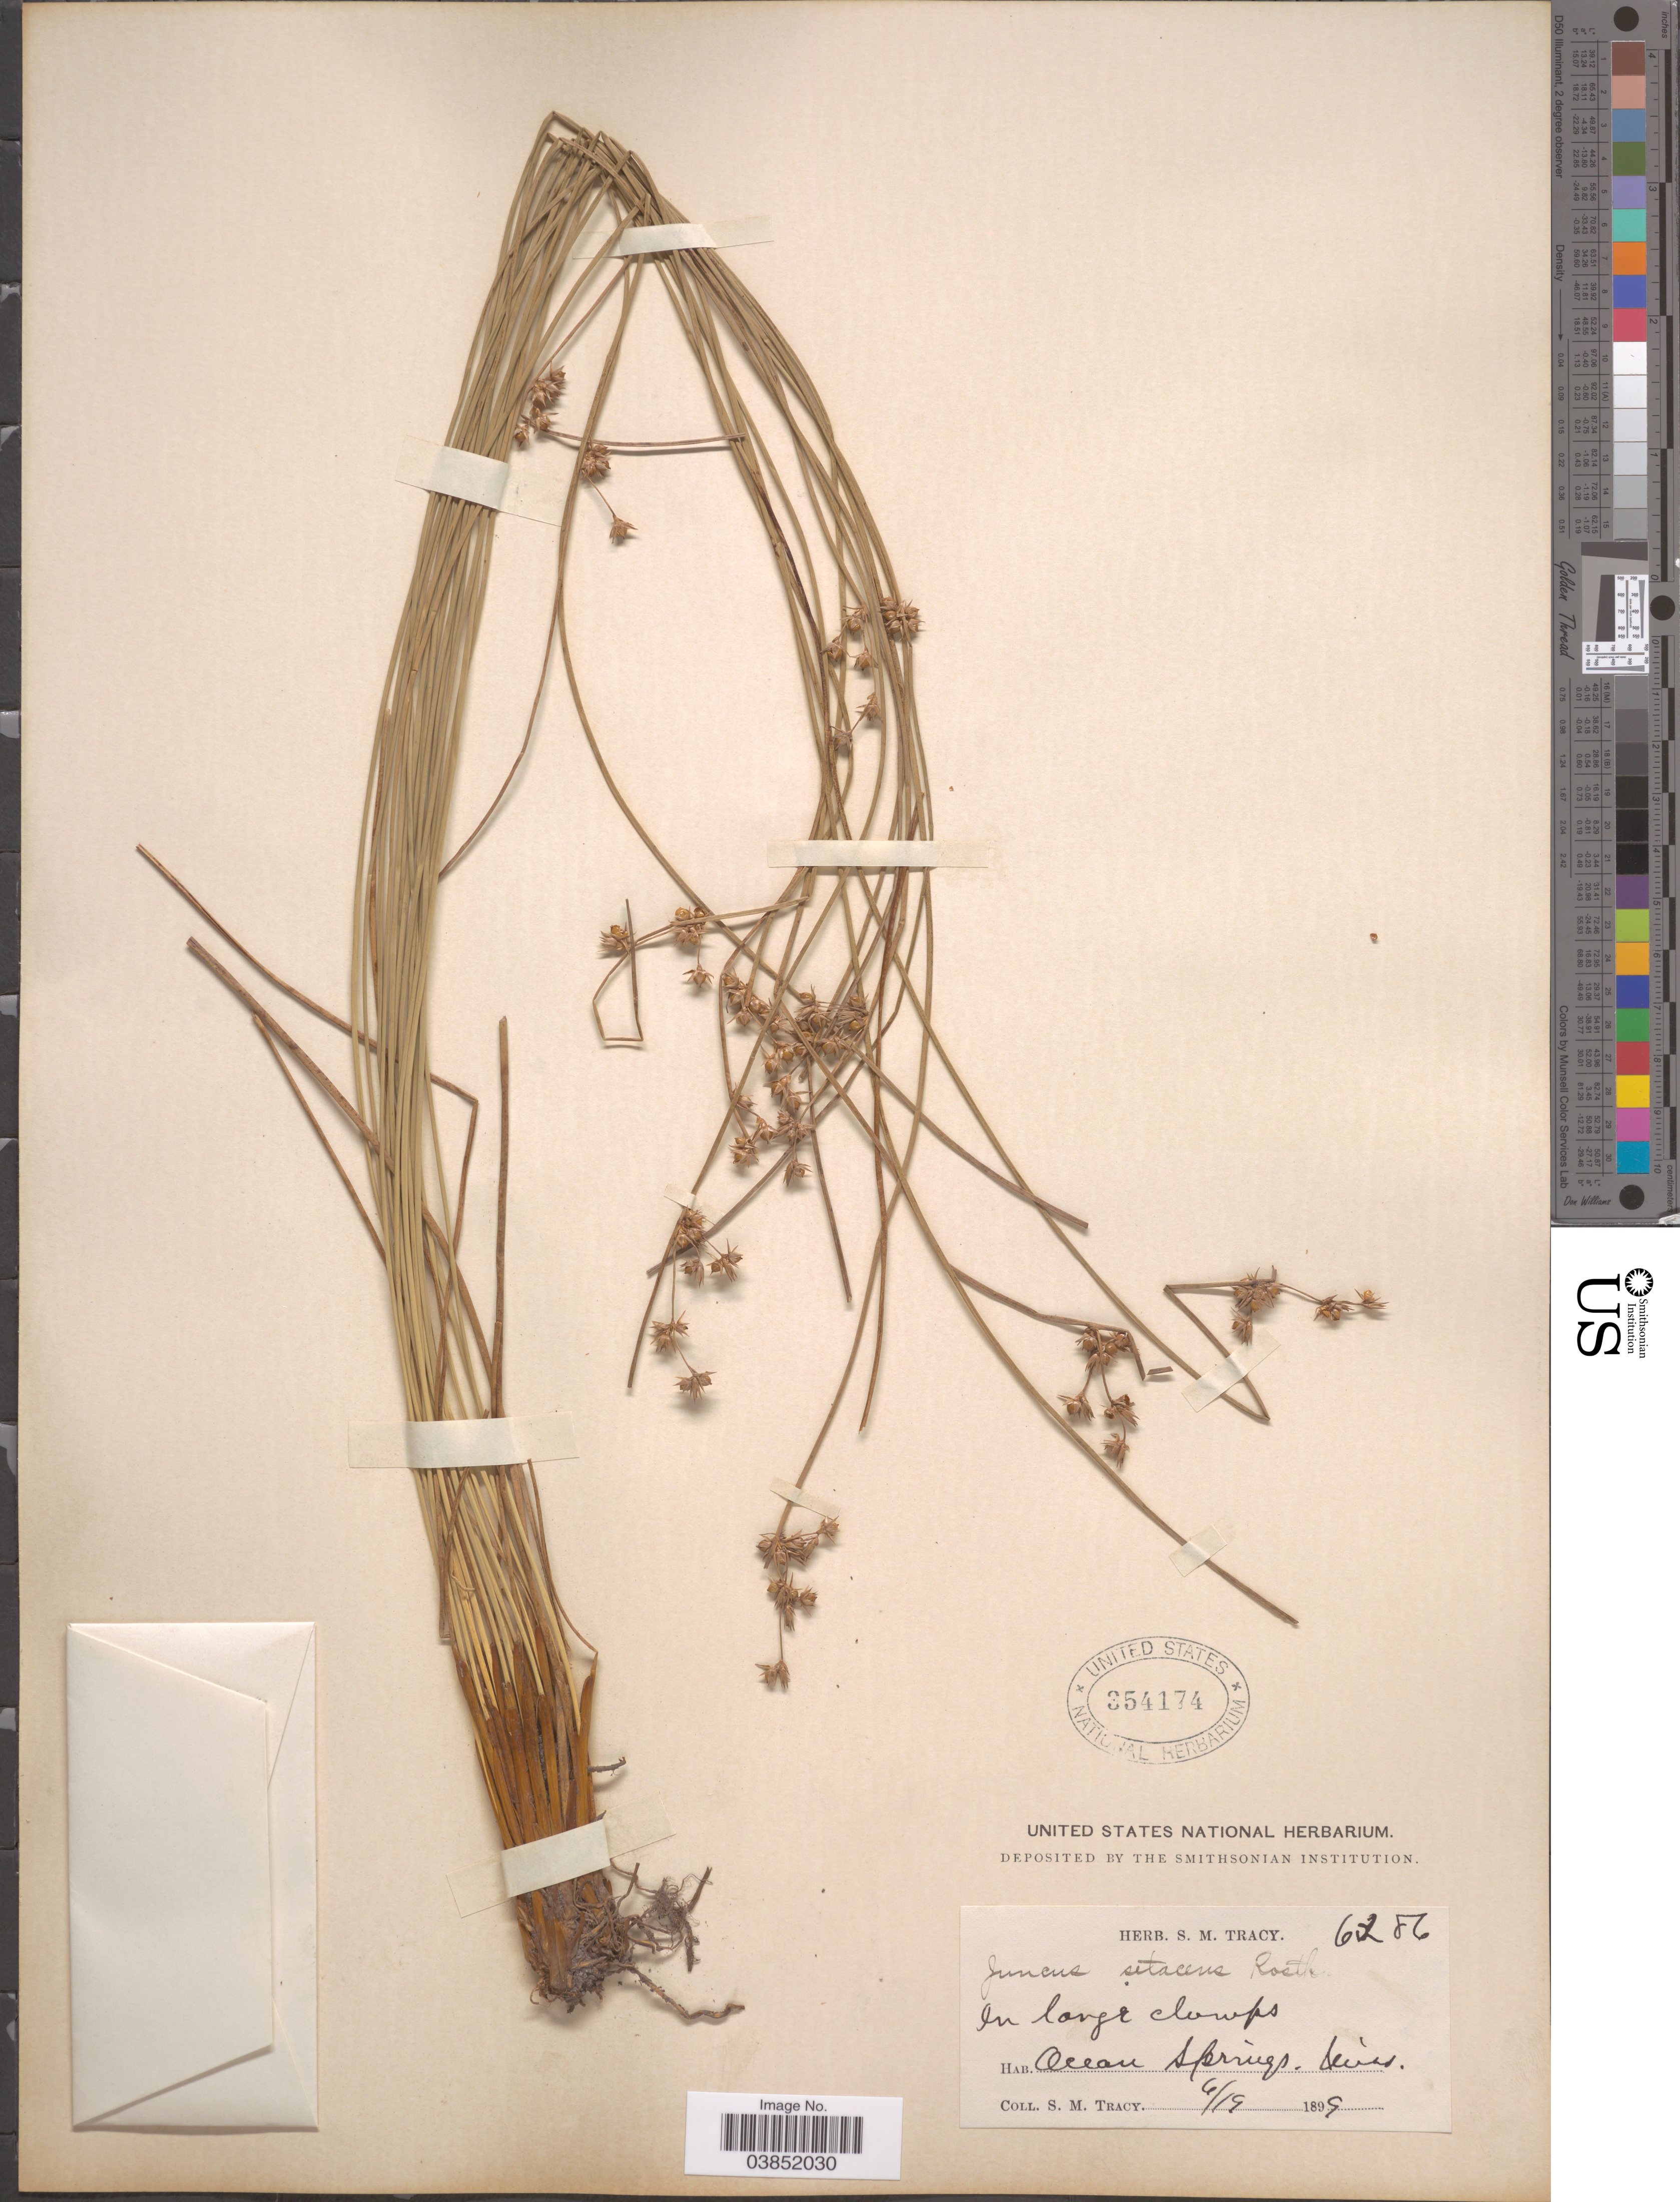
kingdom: Plantae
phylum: Tracheophyta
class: Liliopsida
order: Poales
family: Juncaceae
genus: Juncus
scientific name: Juncus coriaceus Mack.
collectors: S. M. Tracy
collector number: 6286*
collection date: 1899-06-19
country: United States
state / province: Mississippi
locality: Ocean Springs.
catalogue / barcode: US 354174